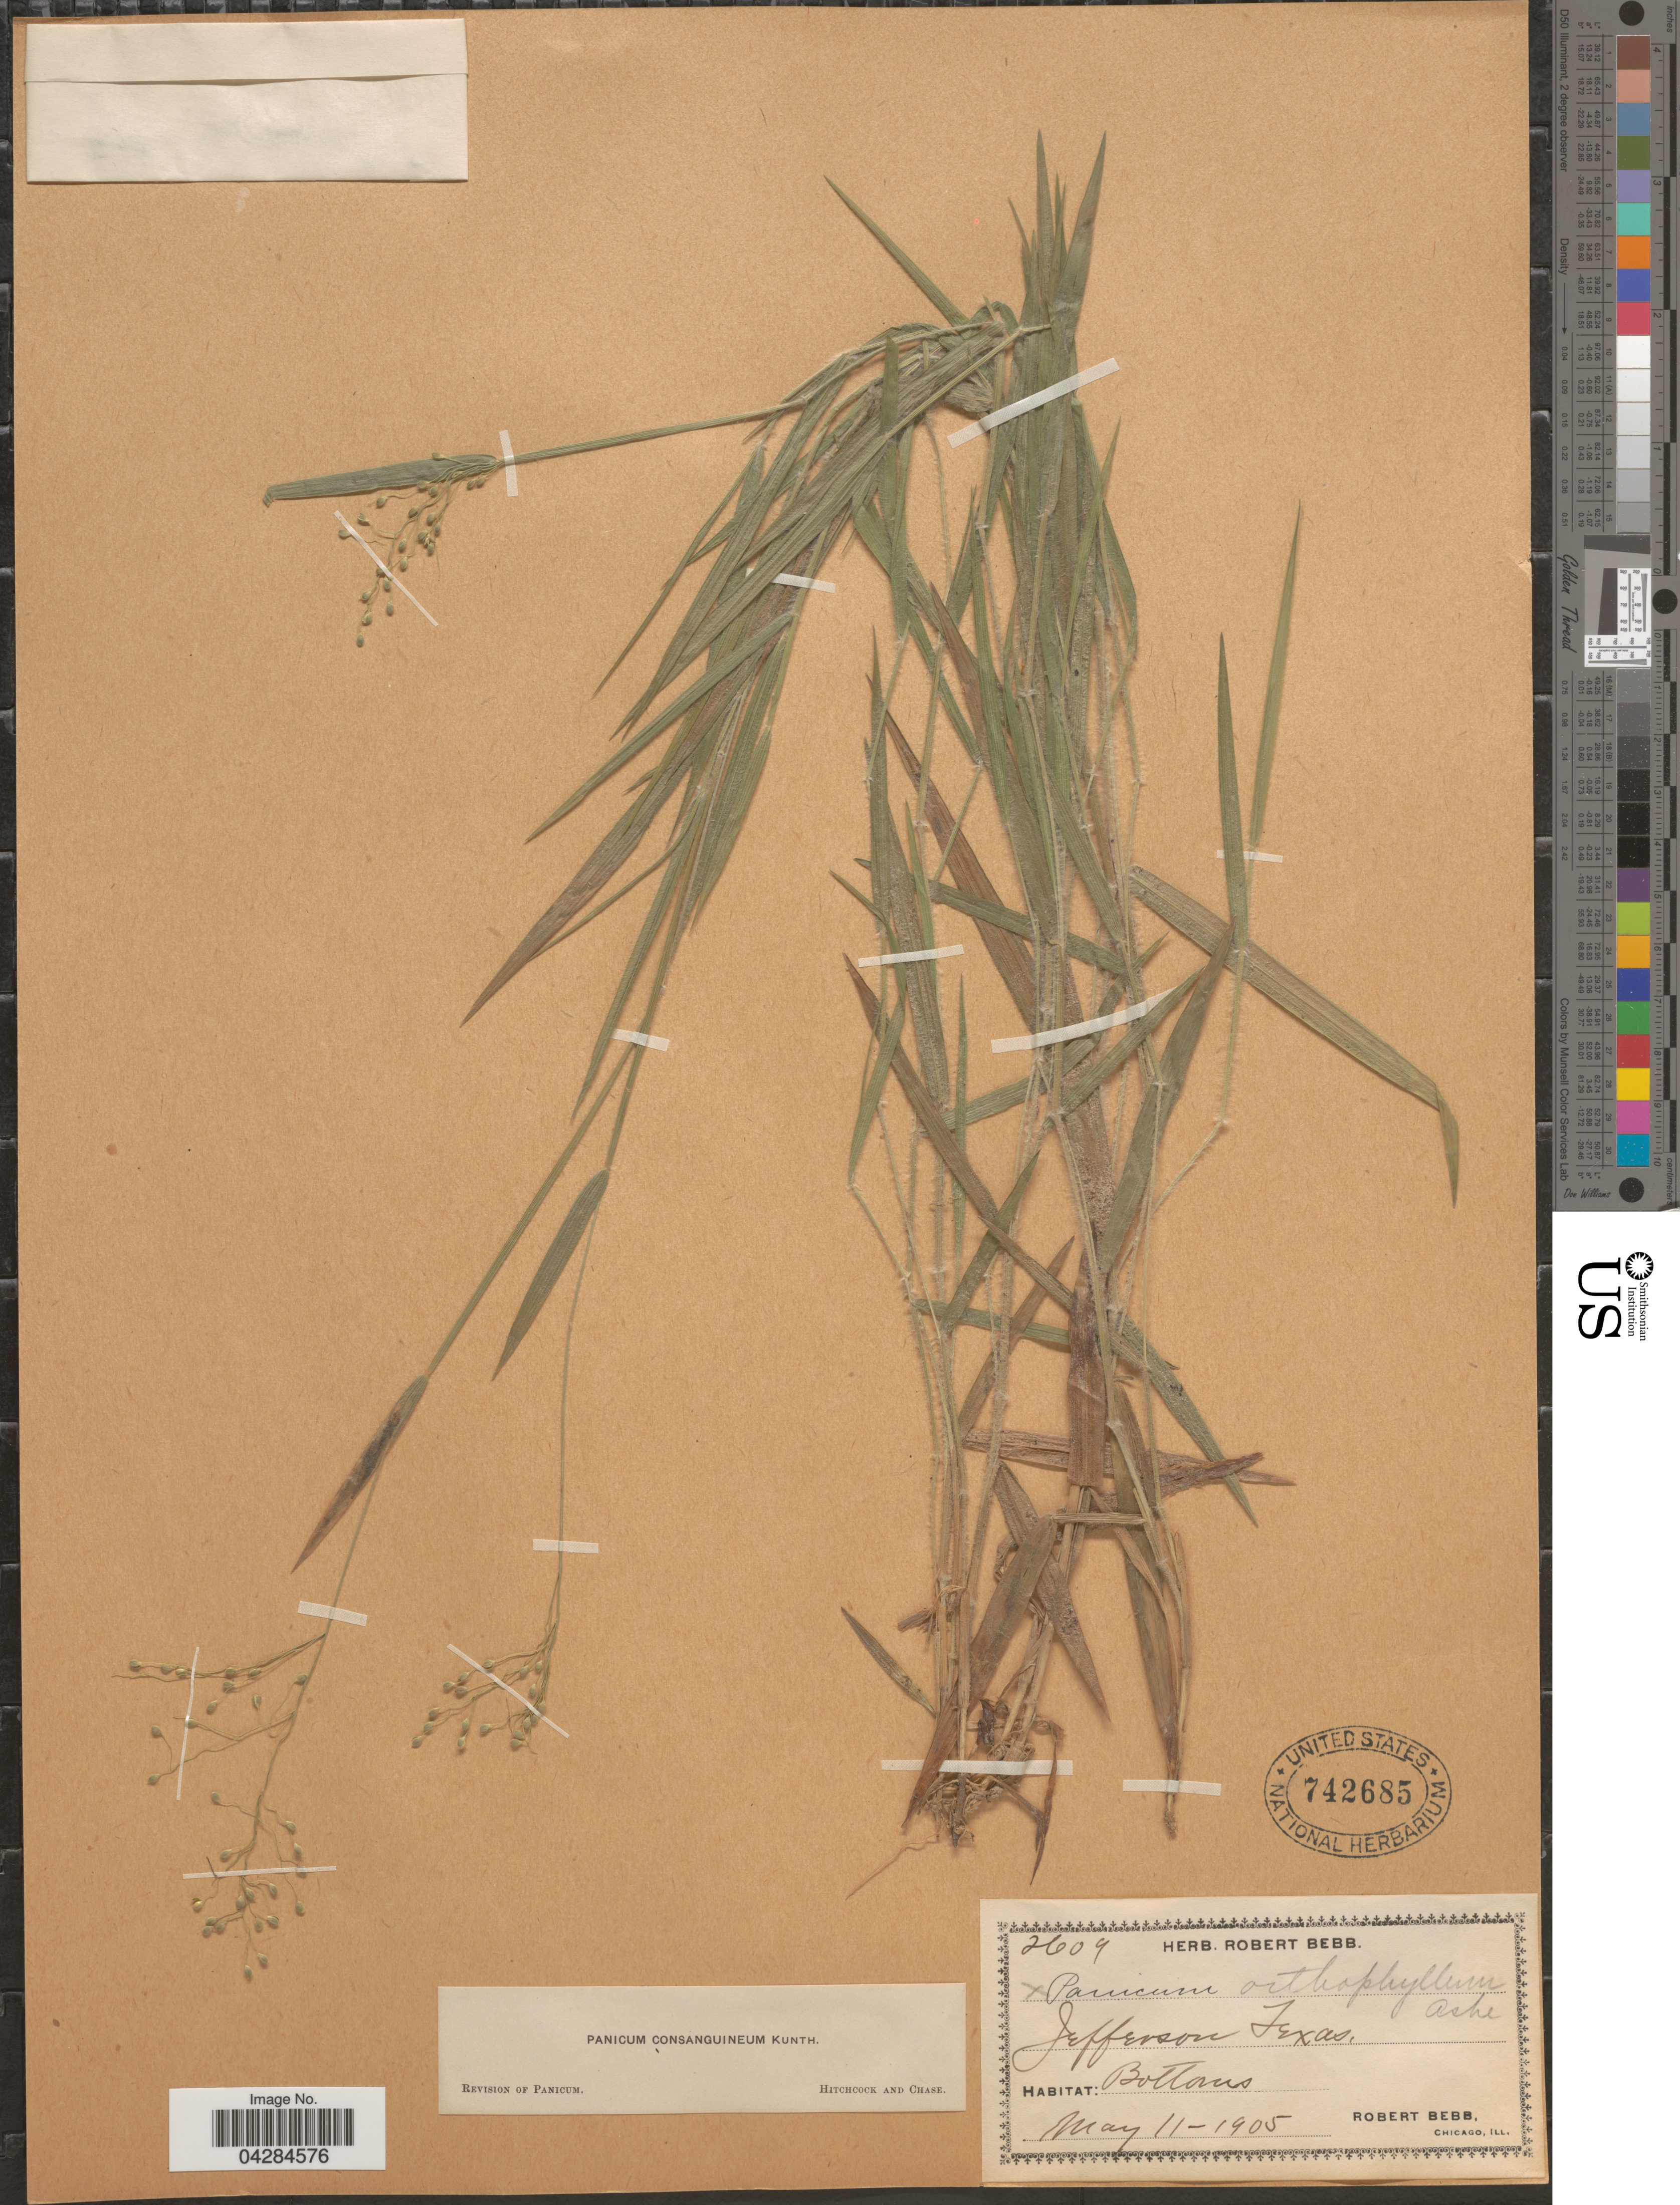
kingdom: Plantae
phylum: Tracheophyta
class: Liliopsida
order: Poales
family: Poaceae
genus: Dichanthelium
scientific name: Dichanthelium ovale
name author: (Elliott) Gould & C.A. Clark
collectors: R. Bebb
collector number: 2609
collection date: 1905-05-11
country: United States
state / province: Texas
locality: Jefferson.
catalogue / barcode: US 742685